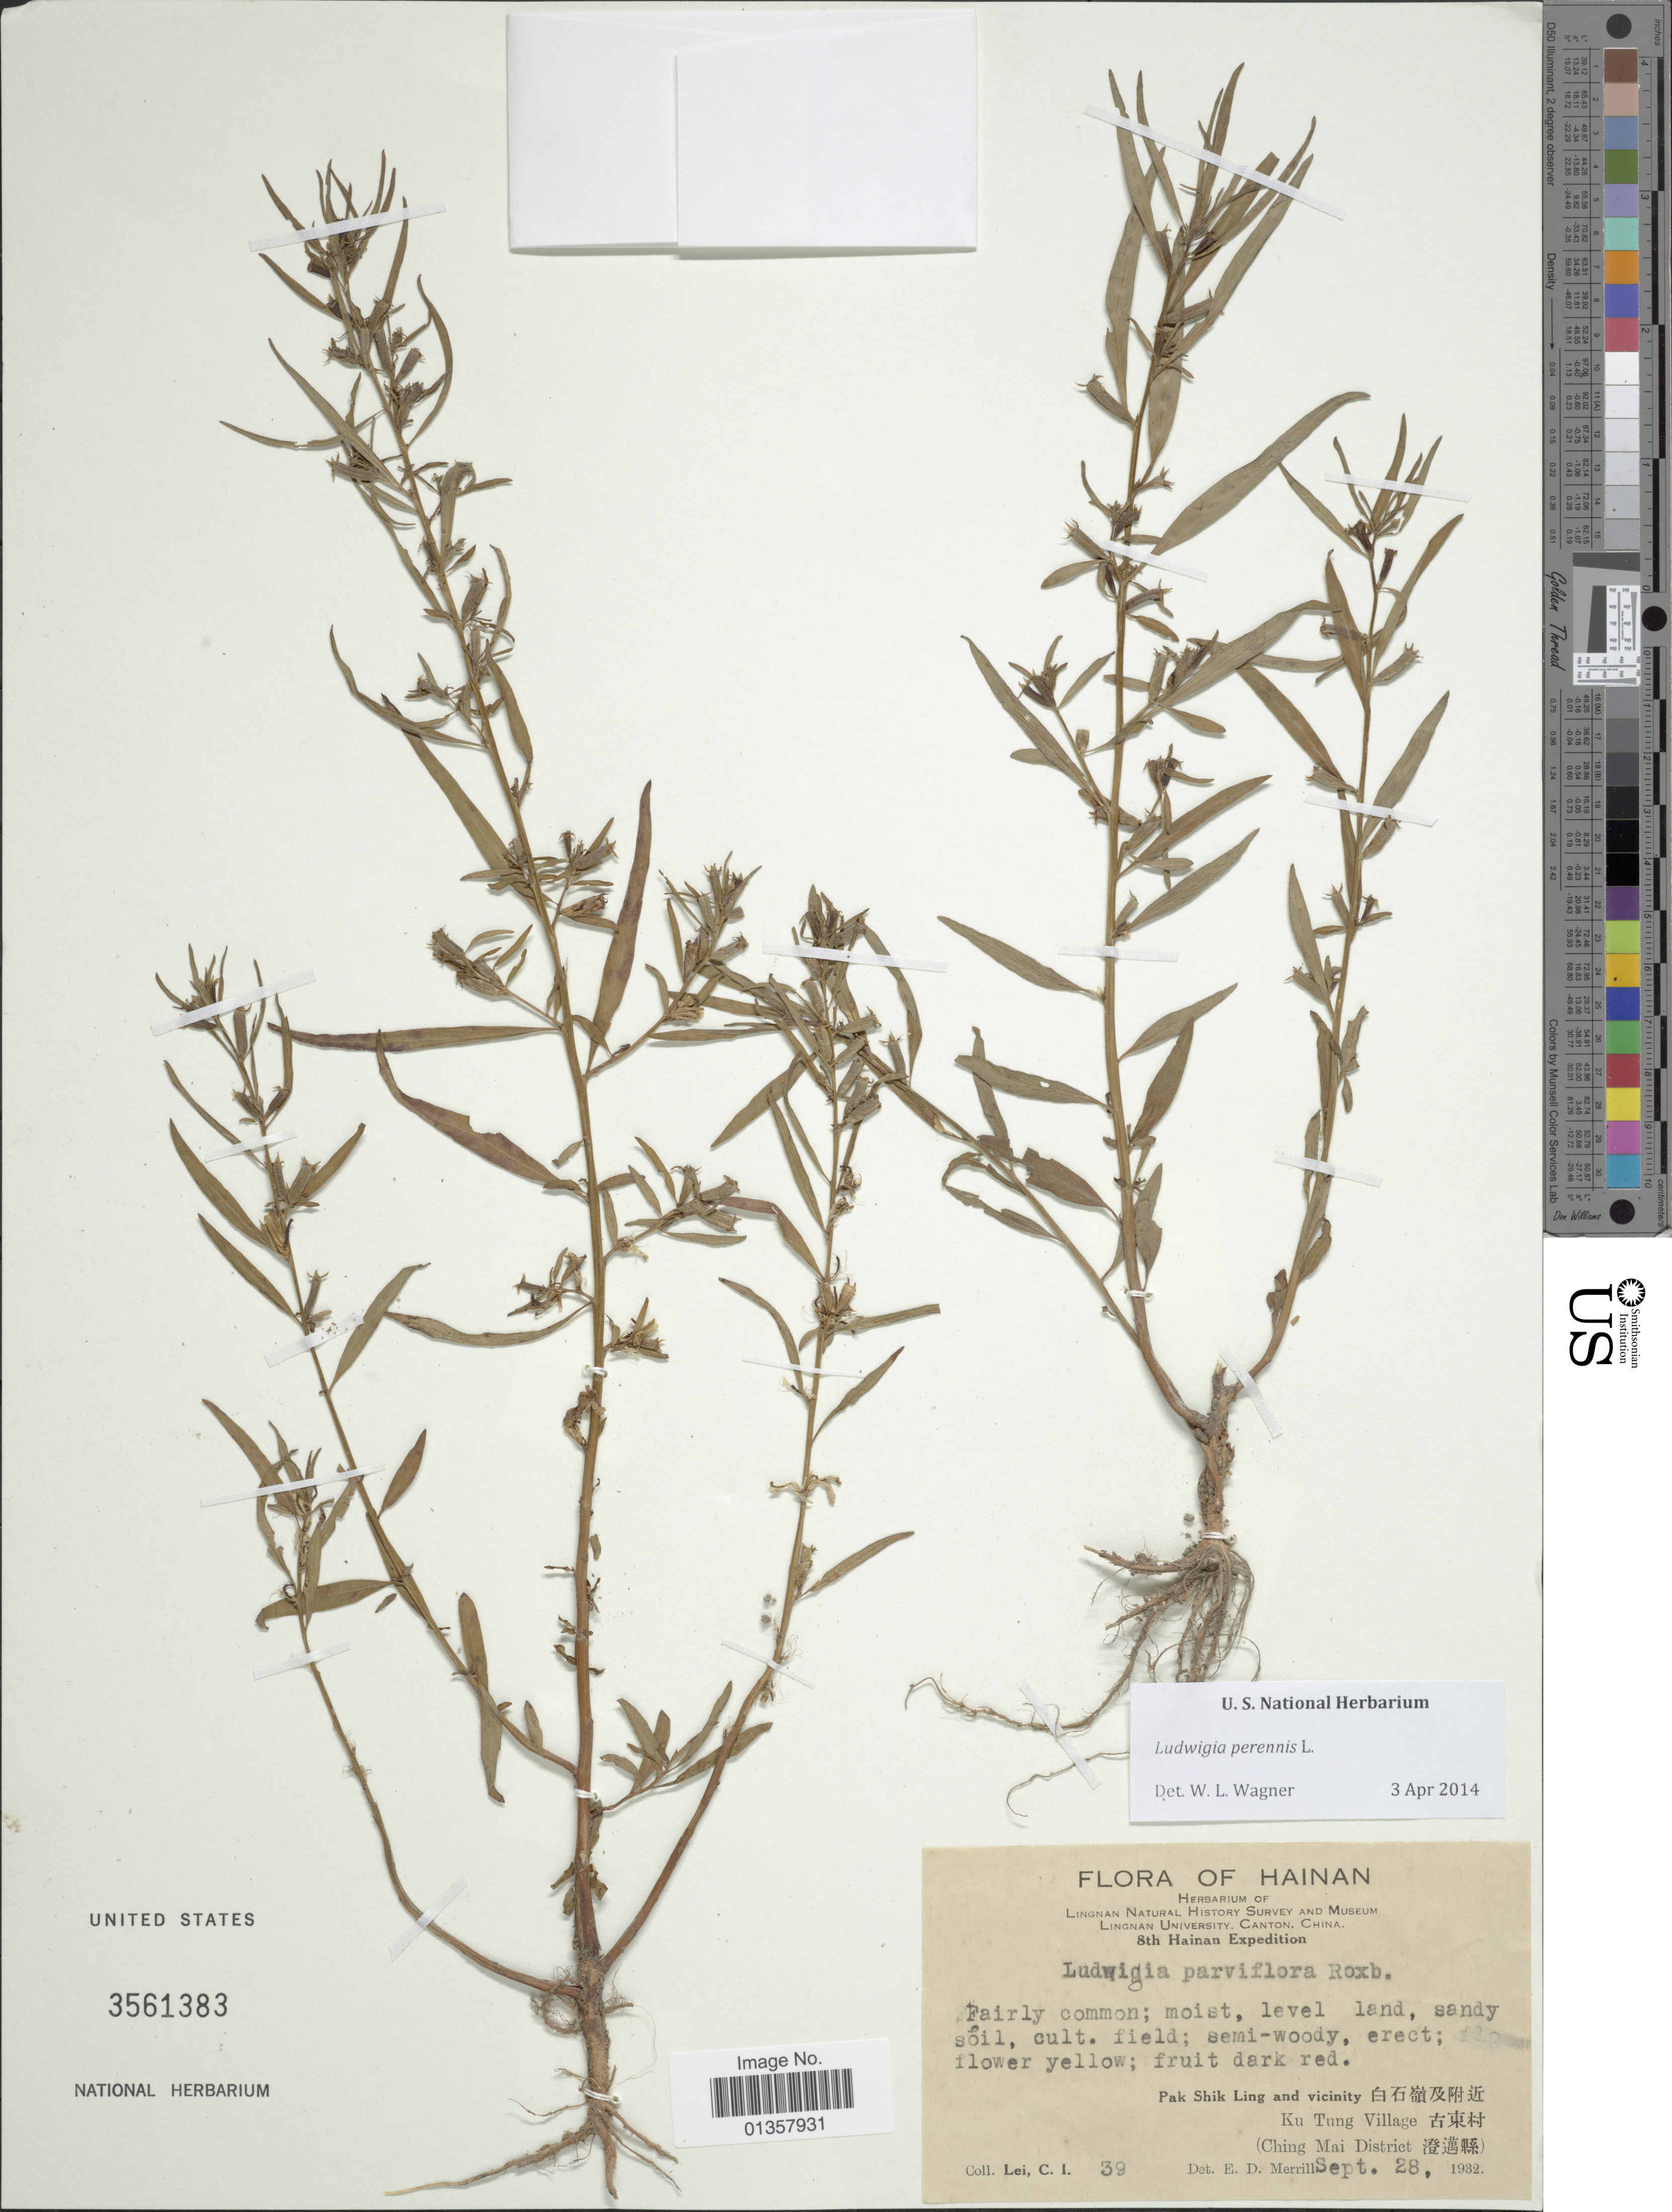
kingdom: Plantae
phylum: Tracheophyta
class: Magnoliopsida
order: Myrtales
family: Onagraceae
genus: Ludwigia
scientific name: Ludwigia perennis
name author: L.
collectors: C. I. Lei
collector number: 39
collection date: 1932-09-28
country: China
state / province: Hainan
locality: Pak Shik Ling and vicinity, Ku Tung Village, (Ching Mai District)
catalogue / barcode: US 3561383